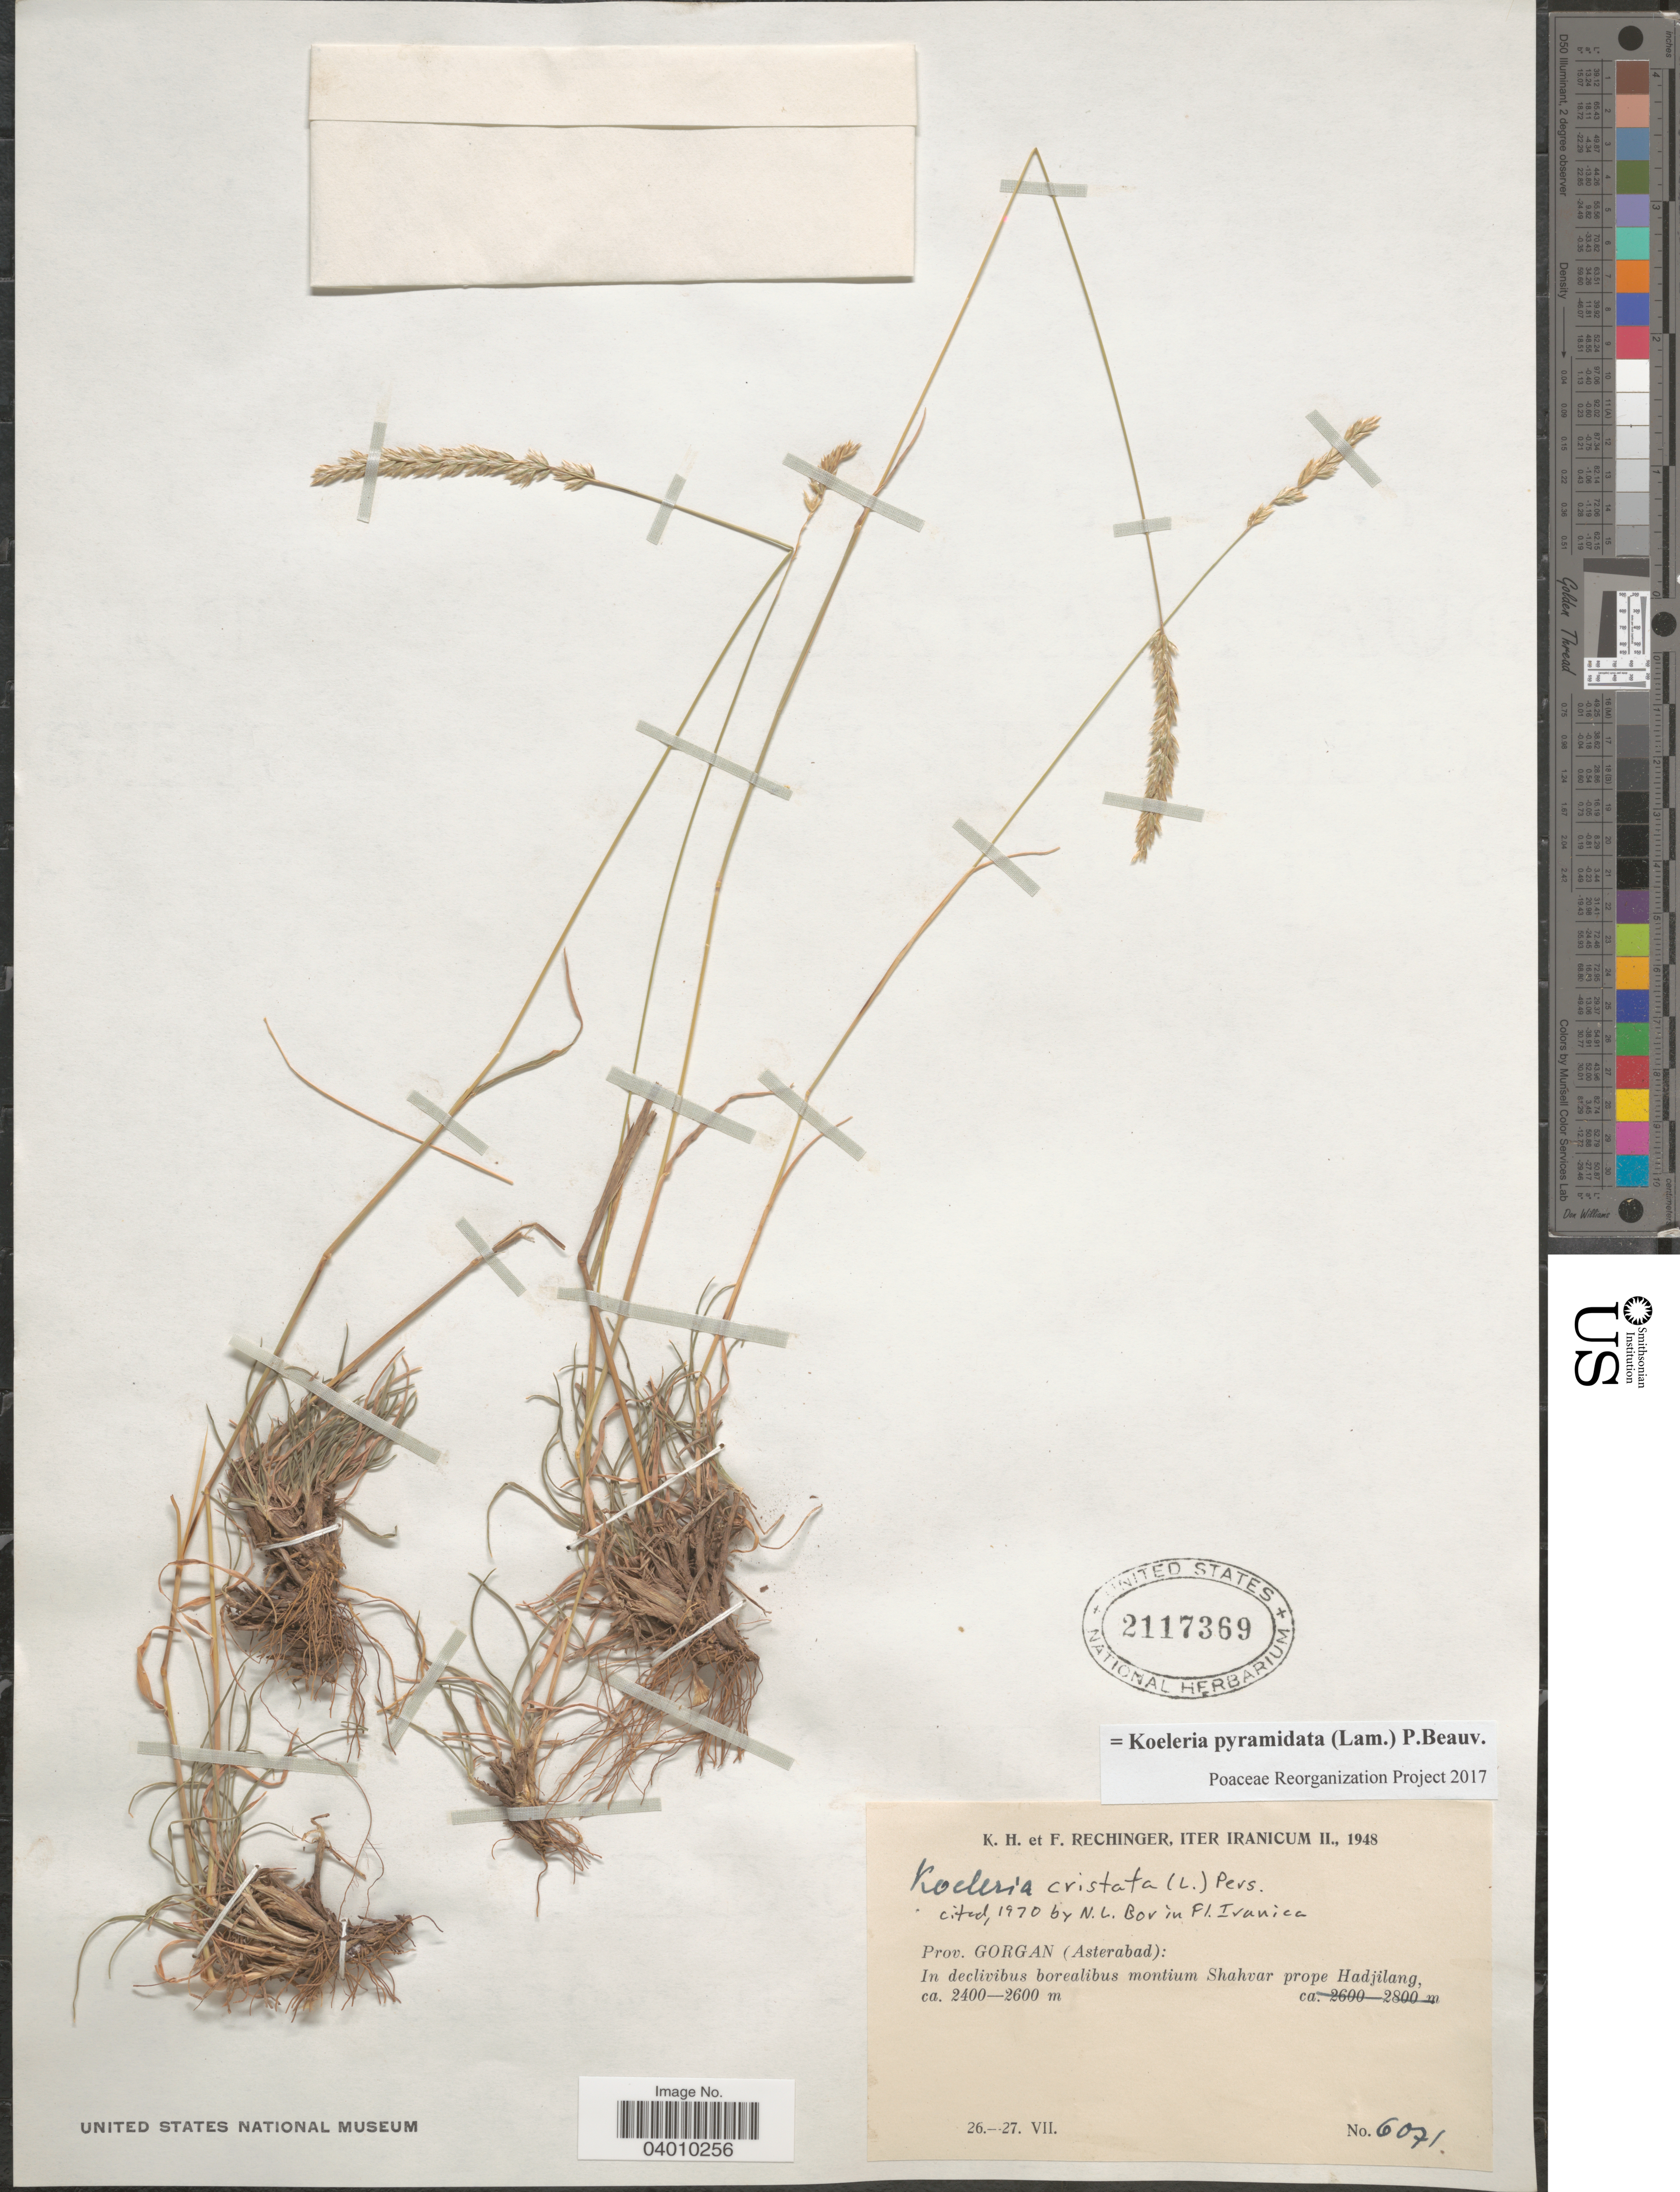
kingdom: Plantae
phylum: Tracheophyta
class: Liliopsida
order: Poales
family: Poaceae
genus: Koeleria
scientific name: Koeleria pyramidata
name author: (Lam.) P. Beauv.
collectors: K. H. Rechinger & F. Rechinger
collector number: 6071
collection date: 1948-07-26/1948-07-27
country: Iran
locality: Iter Iranicum. Prov. Gorgan (Asterabad): In declivibus borealibus montium Shahvar prope Hadjilang.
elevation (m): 2400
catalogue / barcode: US 2117369